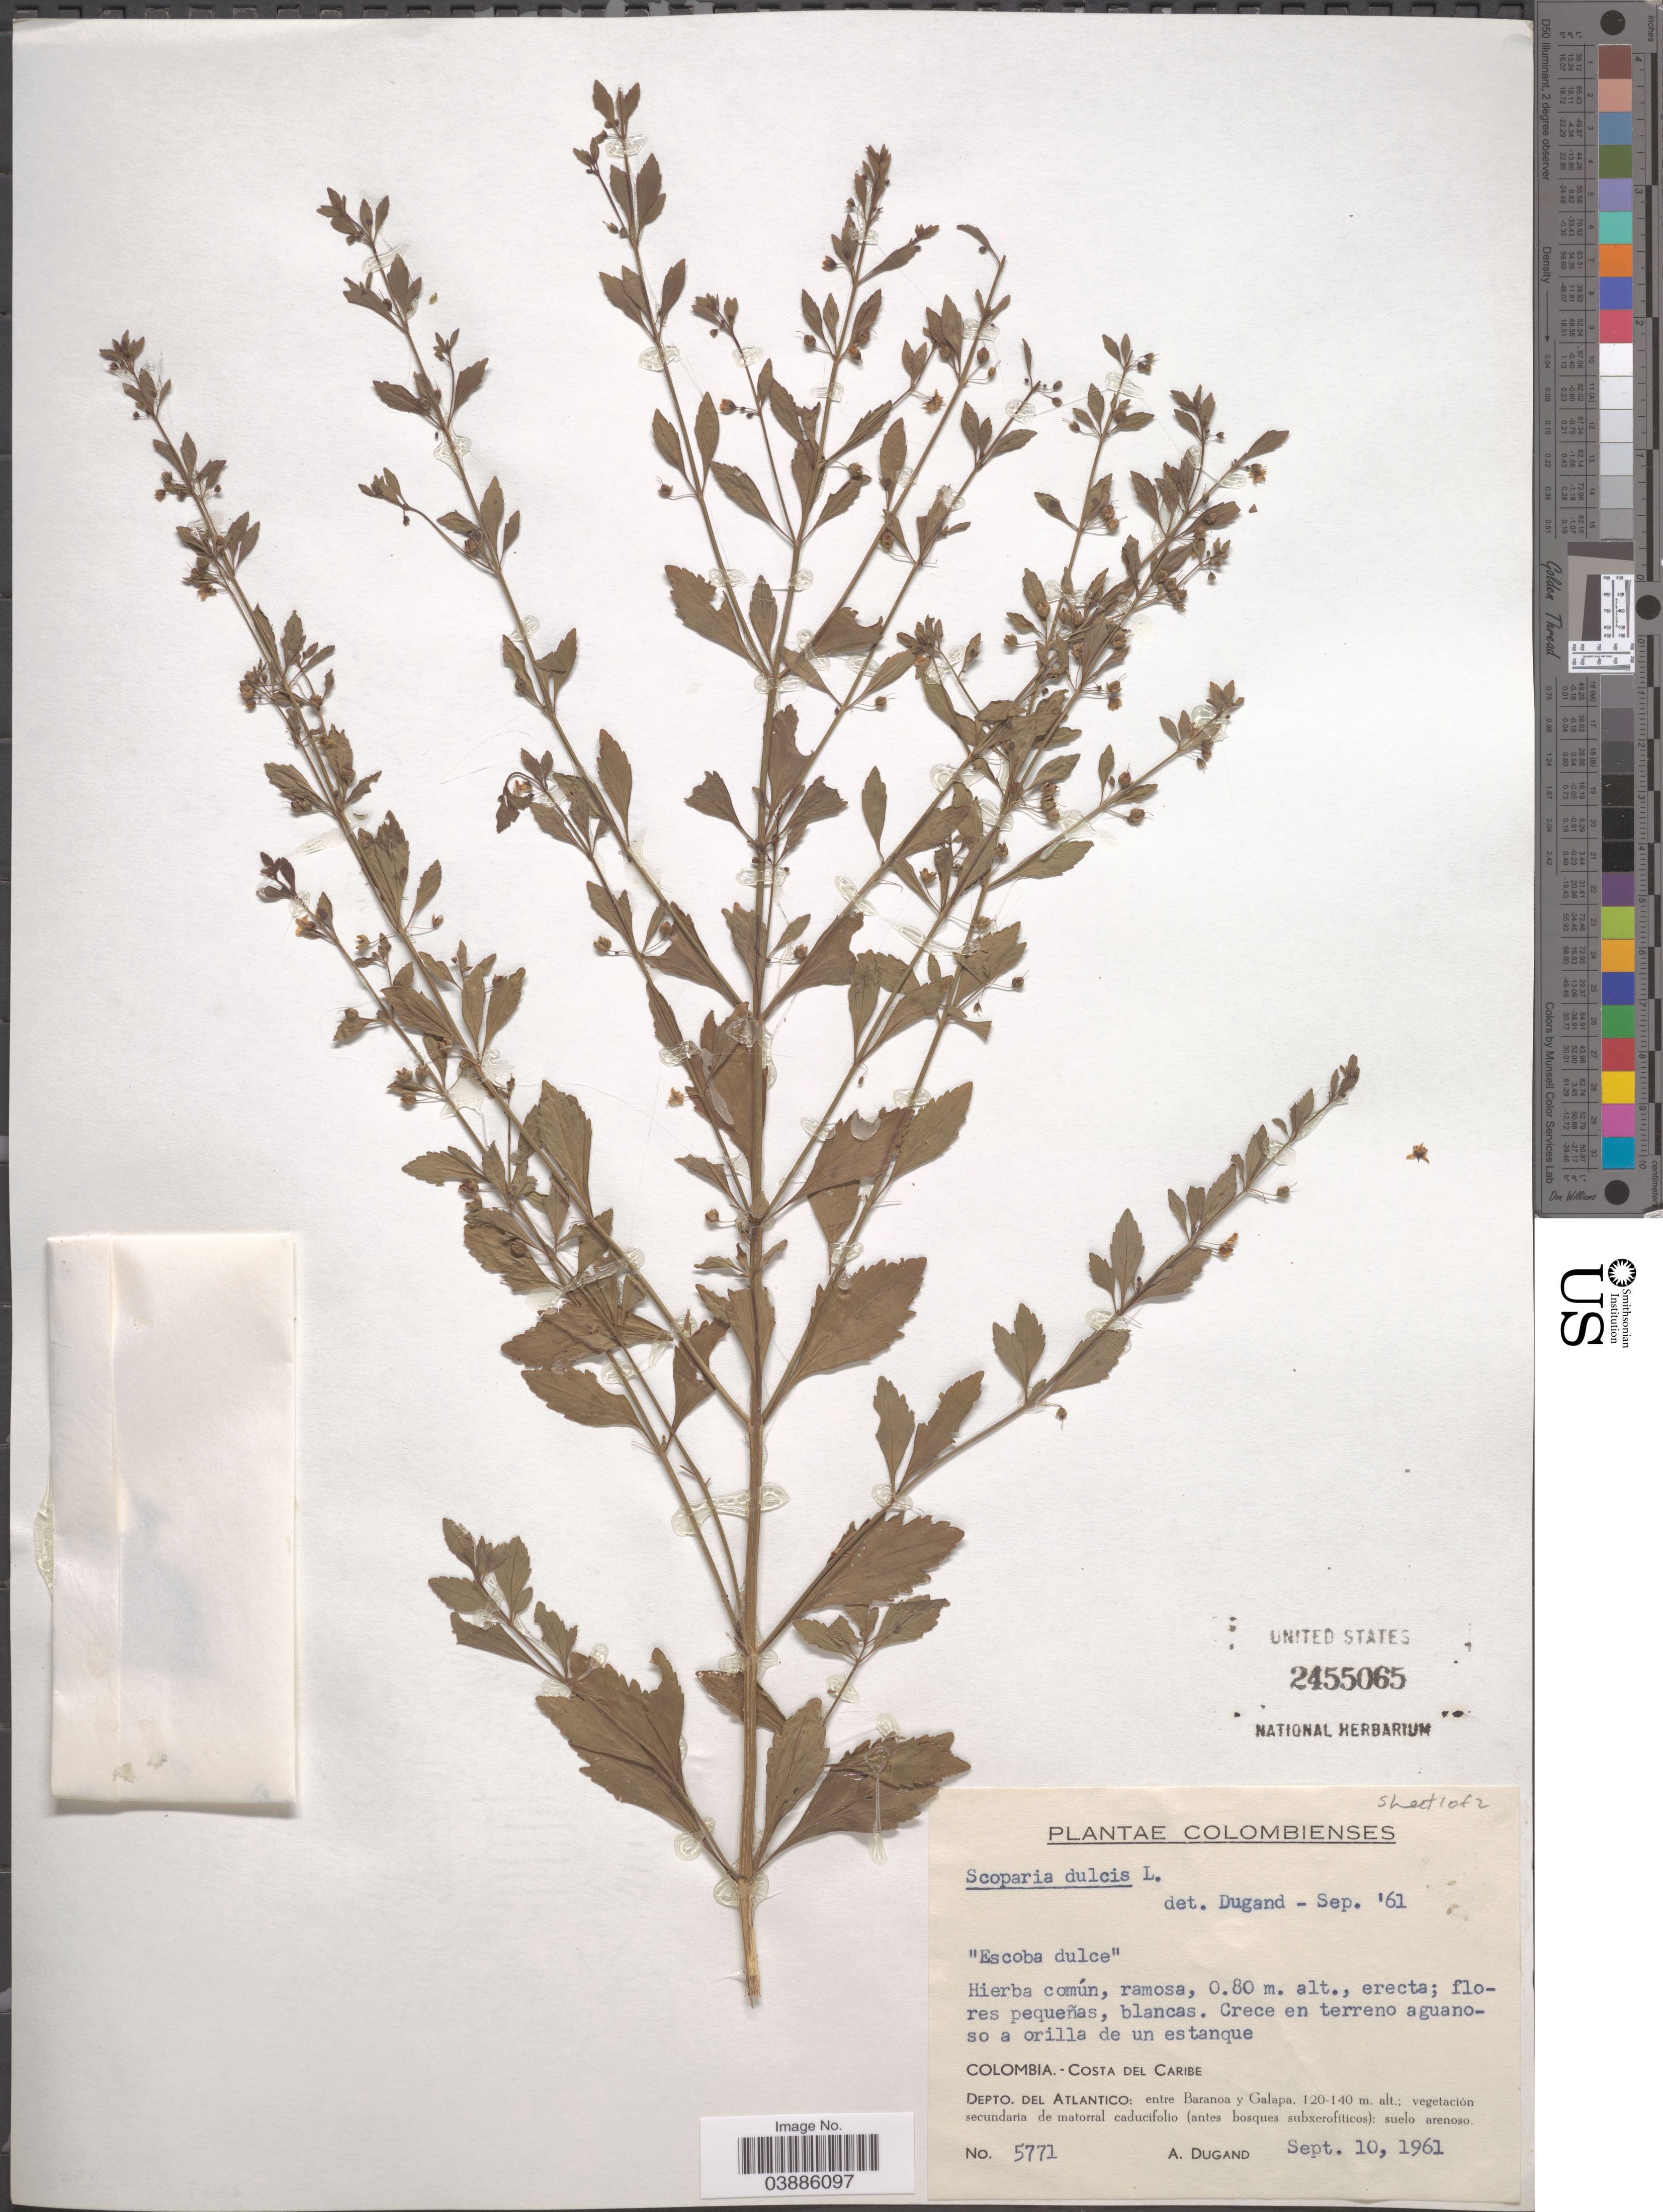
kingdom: Plantae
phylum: Tracheophyta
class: Magnoliopsida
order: Lamiales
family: Plantaginaceae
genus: Scoparia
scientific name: Scoparia dulcis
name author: L.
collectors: A. Dugand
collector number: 5771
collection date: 1961-09-10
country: Colombia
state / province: Atlántico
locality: Costa del Caribe. Depto. del Atlantico: entre Baranoa y Galapa.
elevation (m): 120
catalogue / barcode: US 2455065